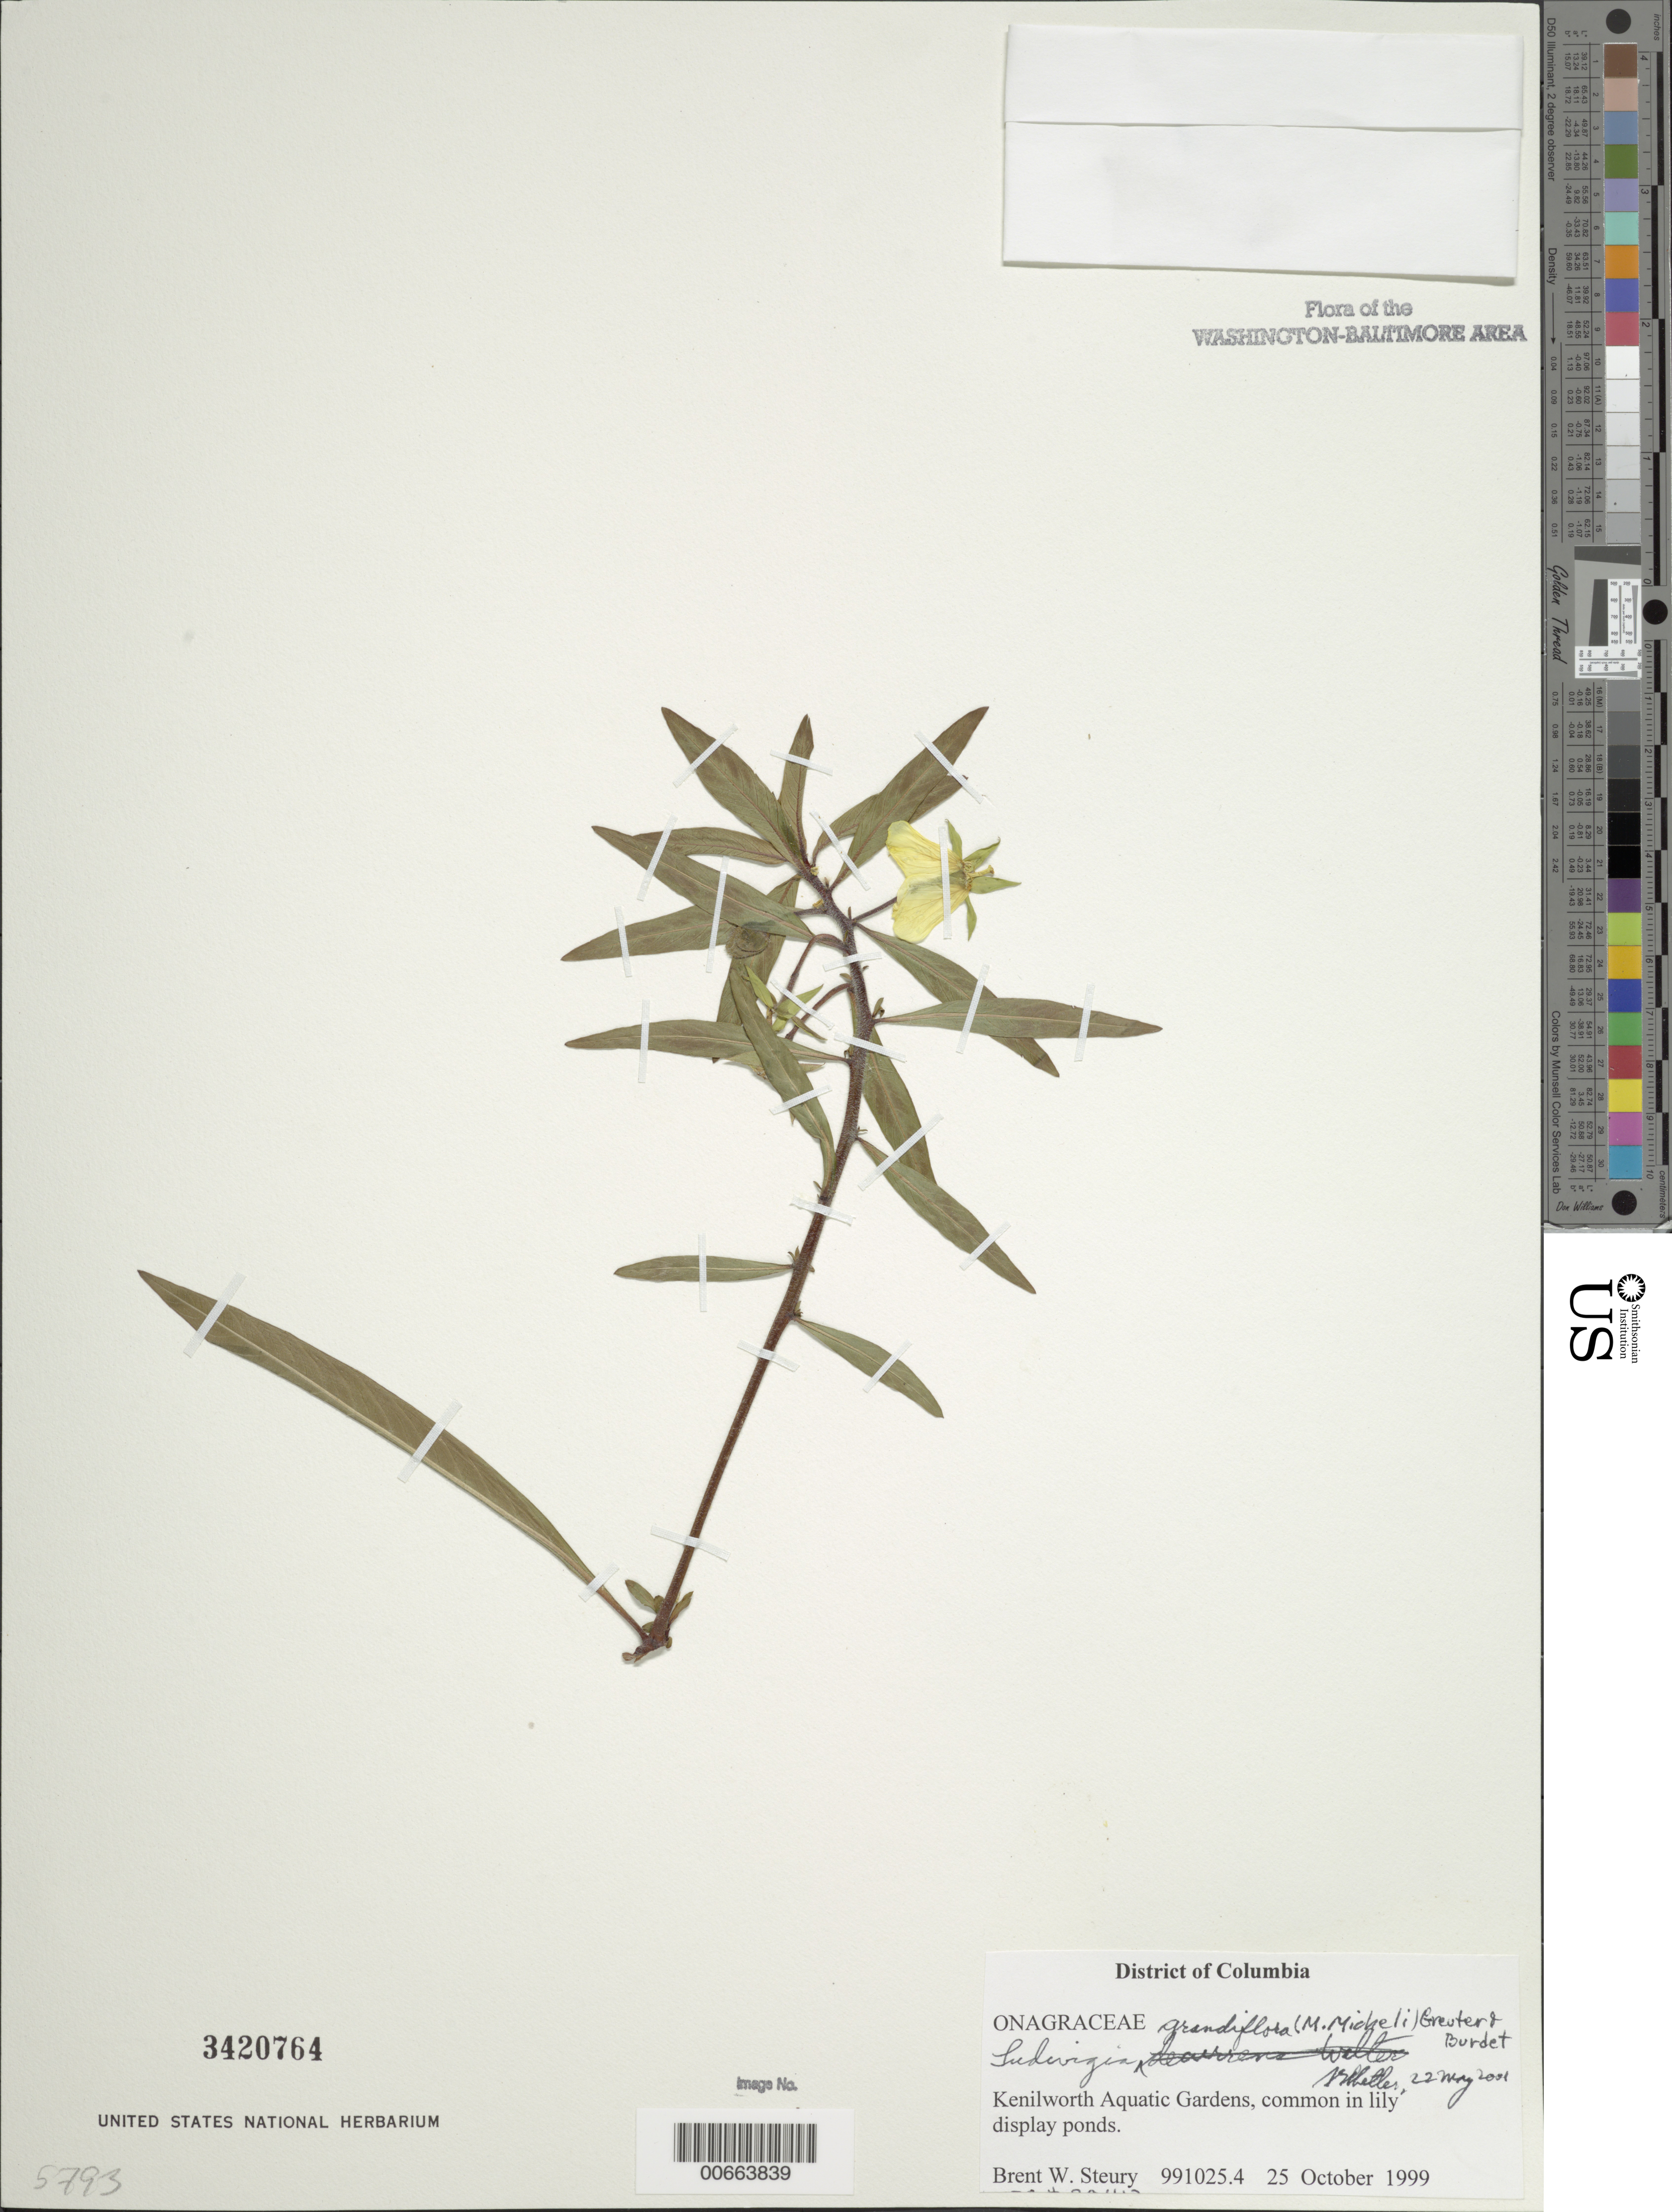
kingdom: Plantae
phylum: Tracheophyta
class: Magnoliopsida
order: Myrtales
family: Onagraceae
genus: Ludwigia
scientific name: Ludwigia grandiflora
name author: (Michx.) Greuter & Burdet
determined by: Shetler, Stanwyn G., (US), NMNH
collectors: B. Steury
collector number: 991025.4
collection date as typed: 25 Oct 1999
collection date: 1999-10-25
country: United States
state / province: District of Columbia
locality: Kenilworth Aquatic Gardens, common in lily display ponds.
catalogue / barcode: US 3420764